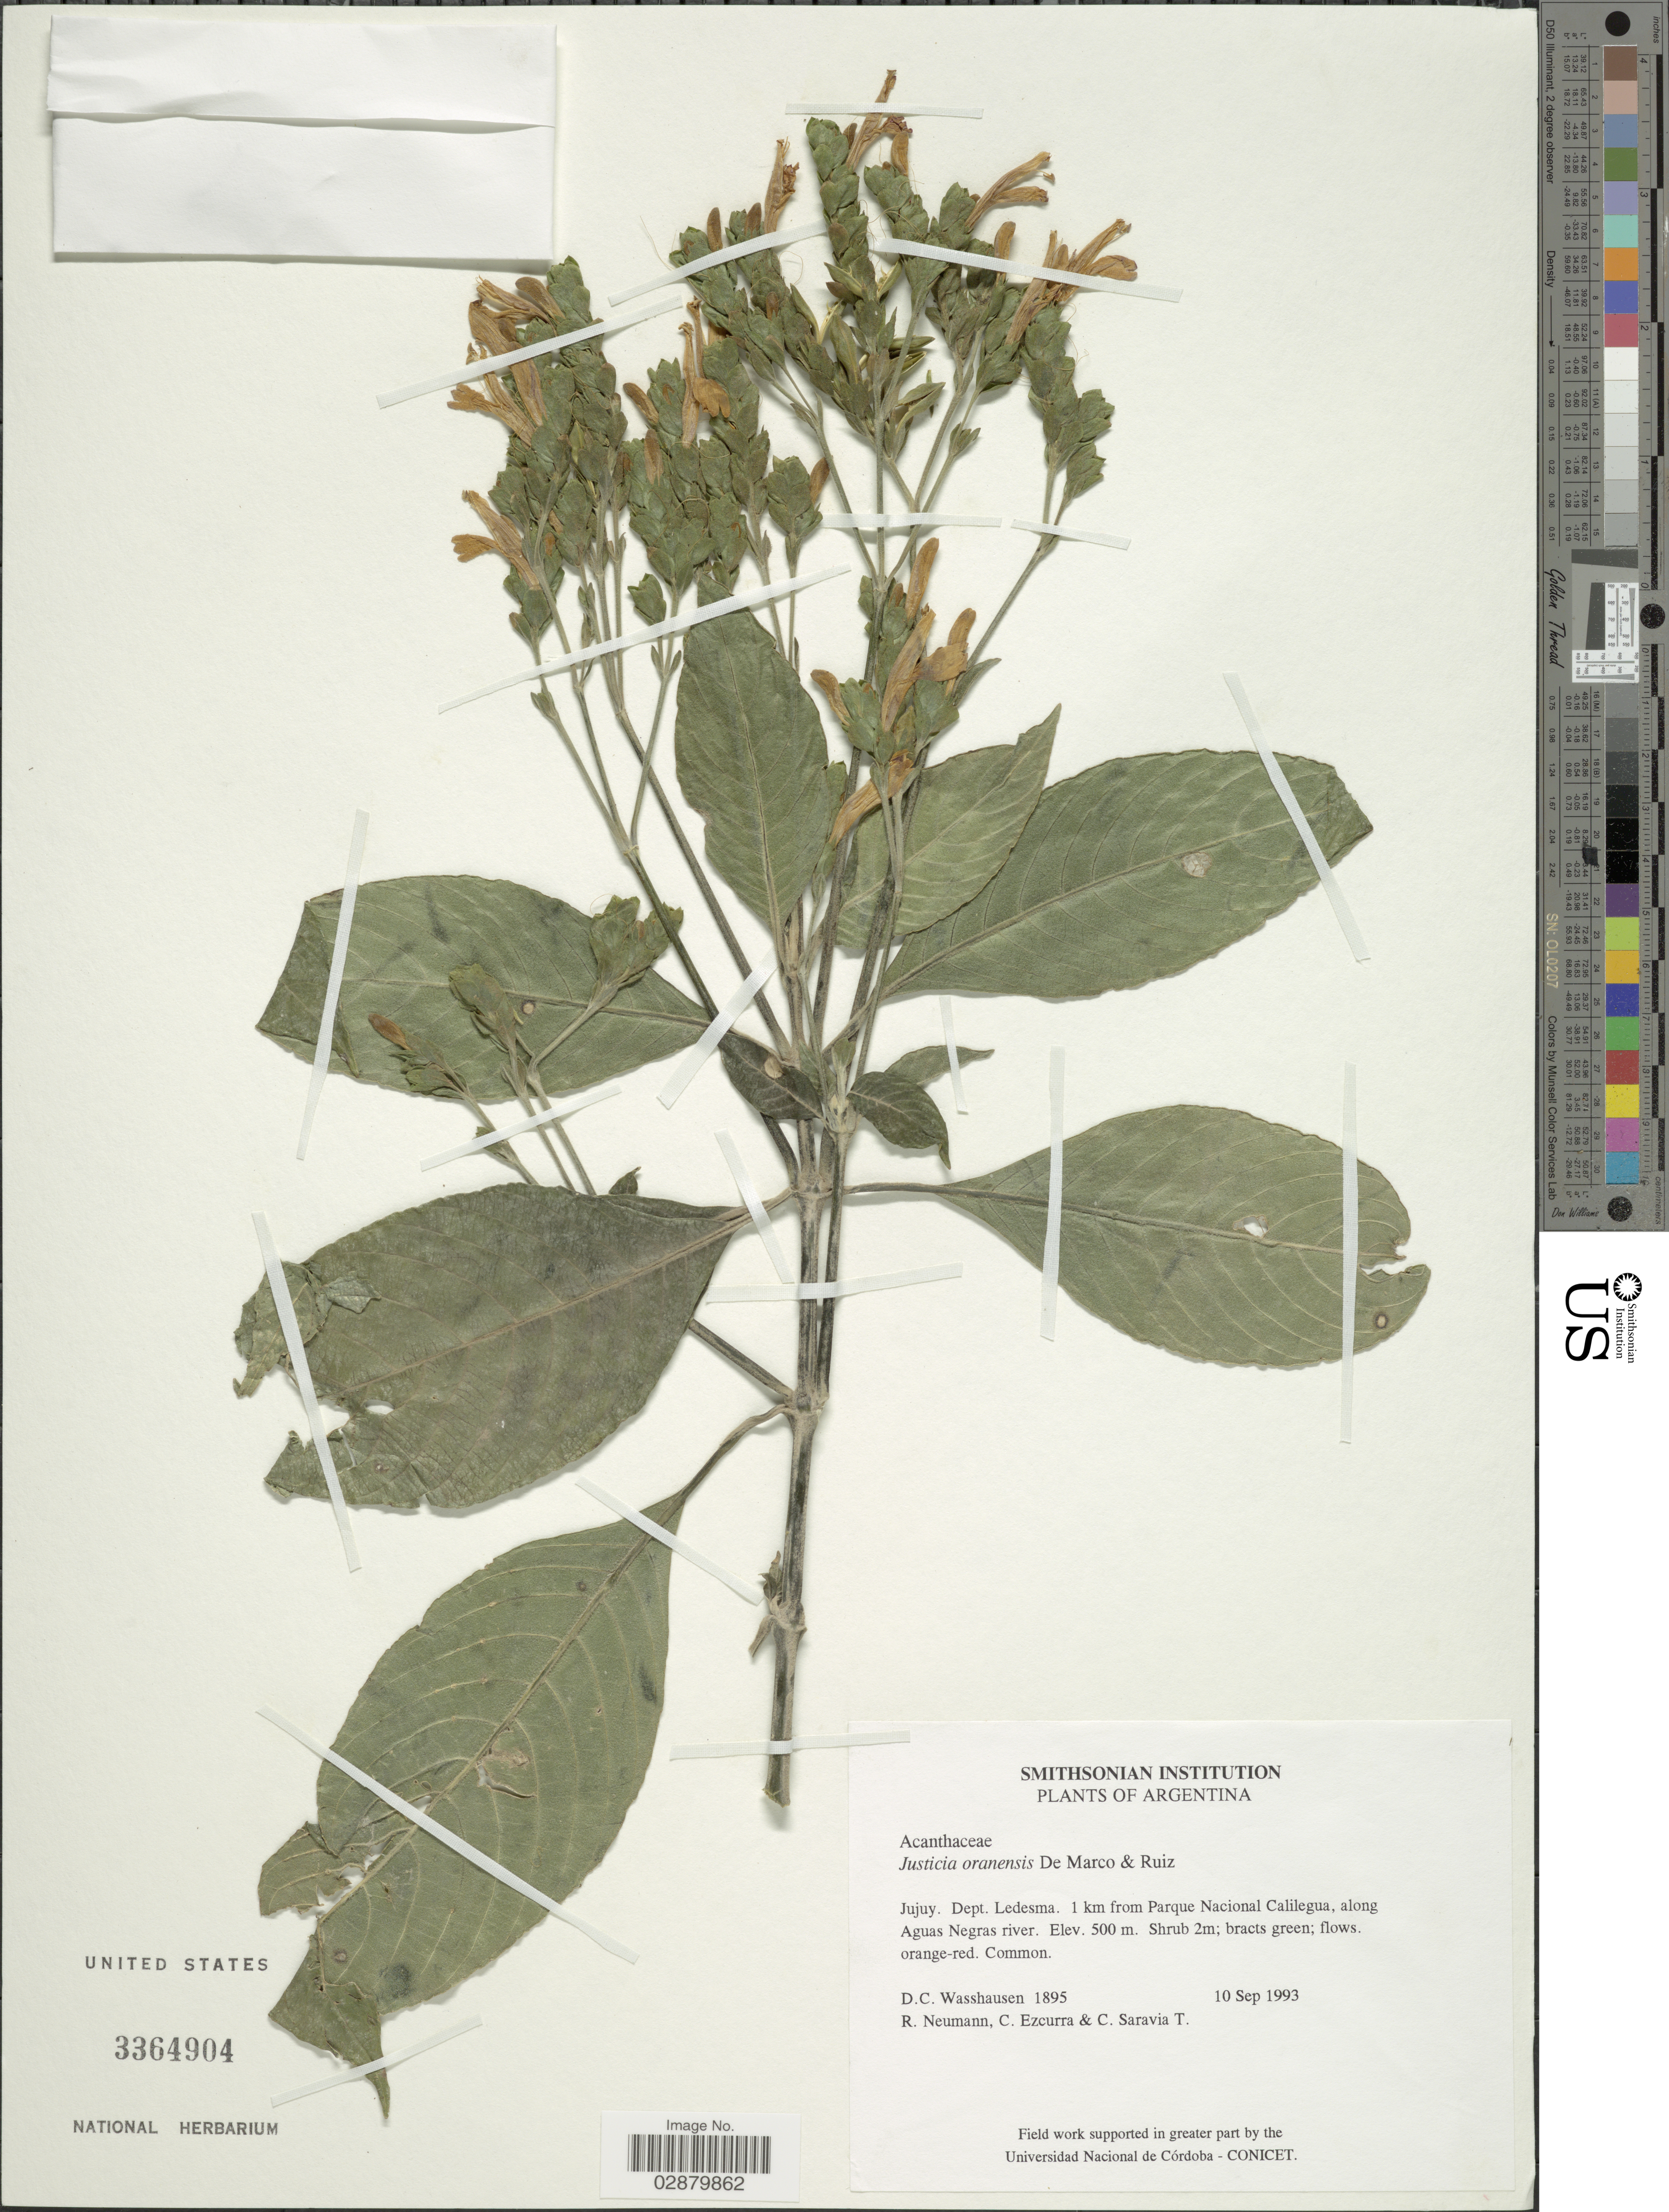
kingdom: Plantae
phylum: Tracheophyta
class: Magnoliopsida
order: Lamiales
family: Acanthaceae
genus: Justicia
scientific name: Justicia oranensis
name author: De Marco & T. Ruíz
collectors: D. C. Wasshausen, R. Neumann, C. Ezcurra & C. Saravia T.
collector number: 1895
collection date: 1993-09-10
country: Argentina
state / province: Jujuy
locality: Dept. Ledesma. 1 km from Parque Nacional Calilegua, along Aguas Negras river.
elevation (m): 500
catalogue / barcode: US 3364904